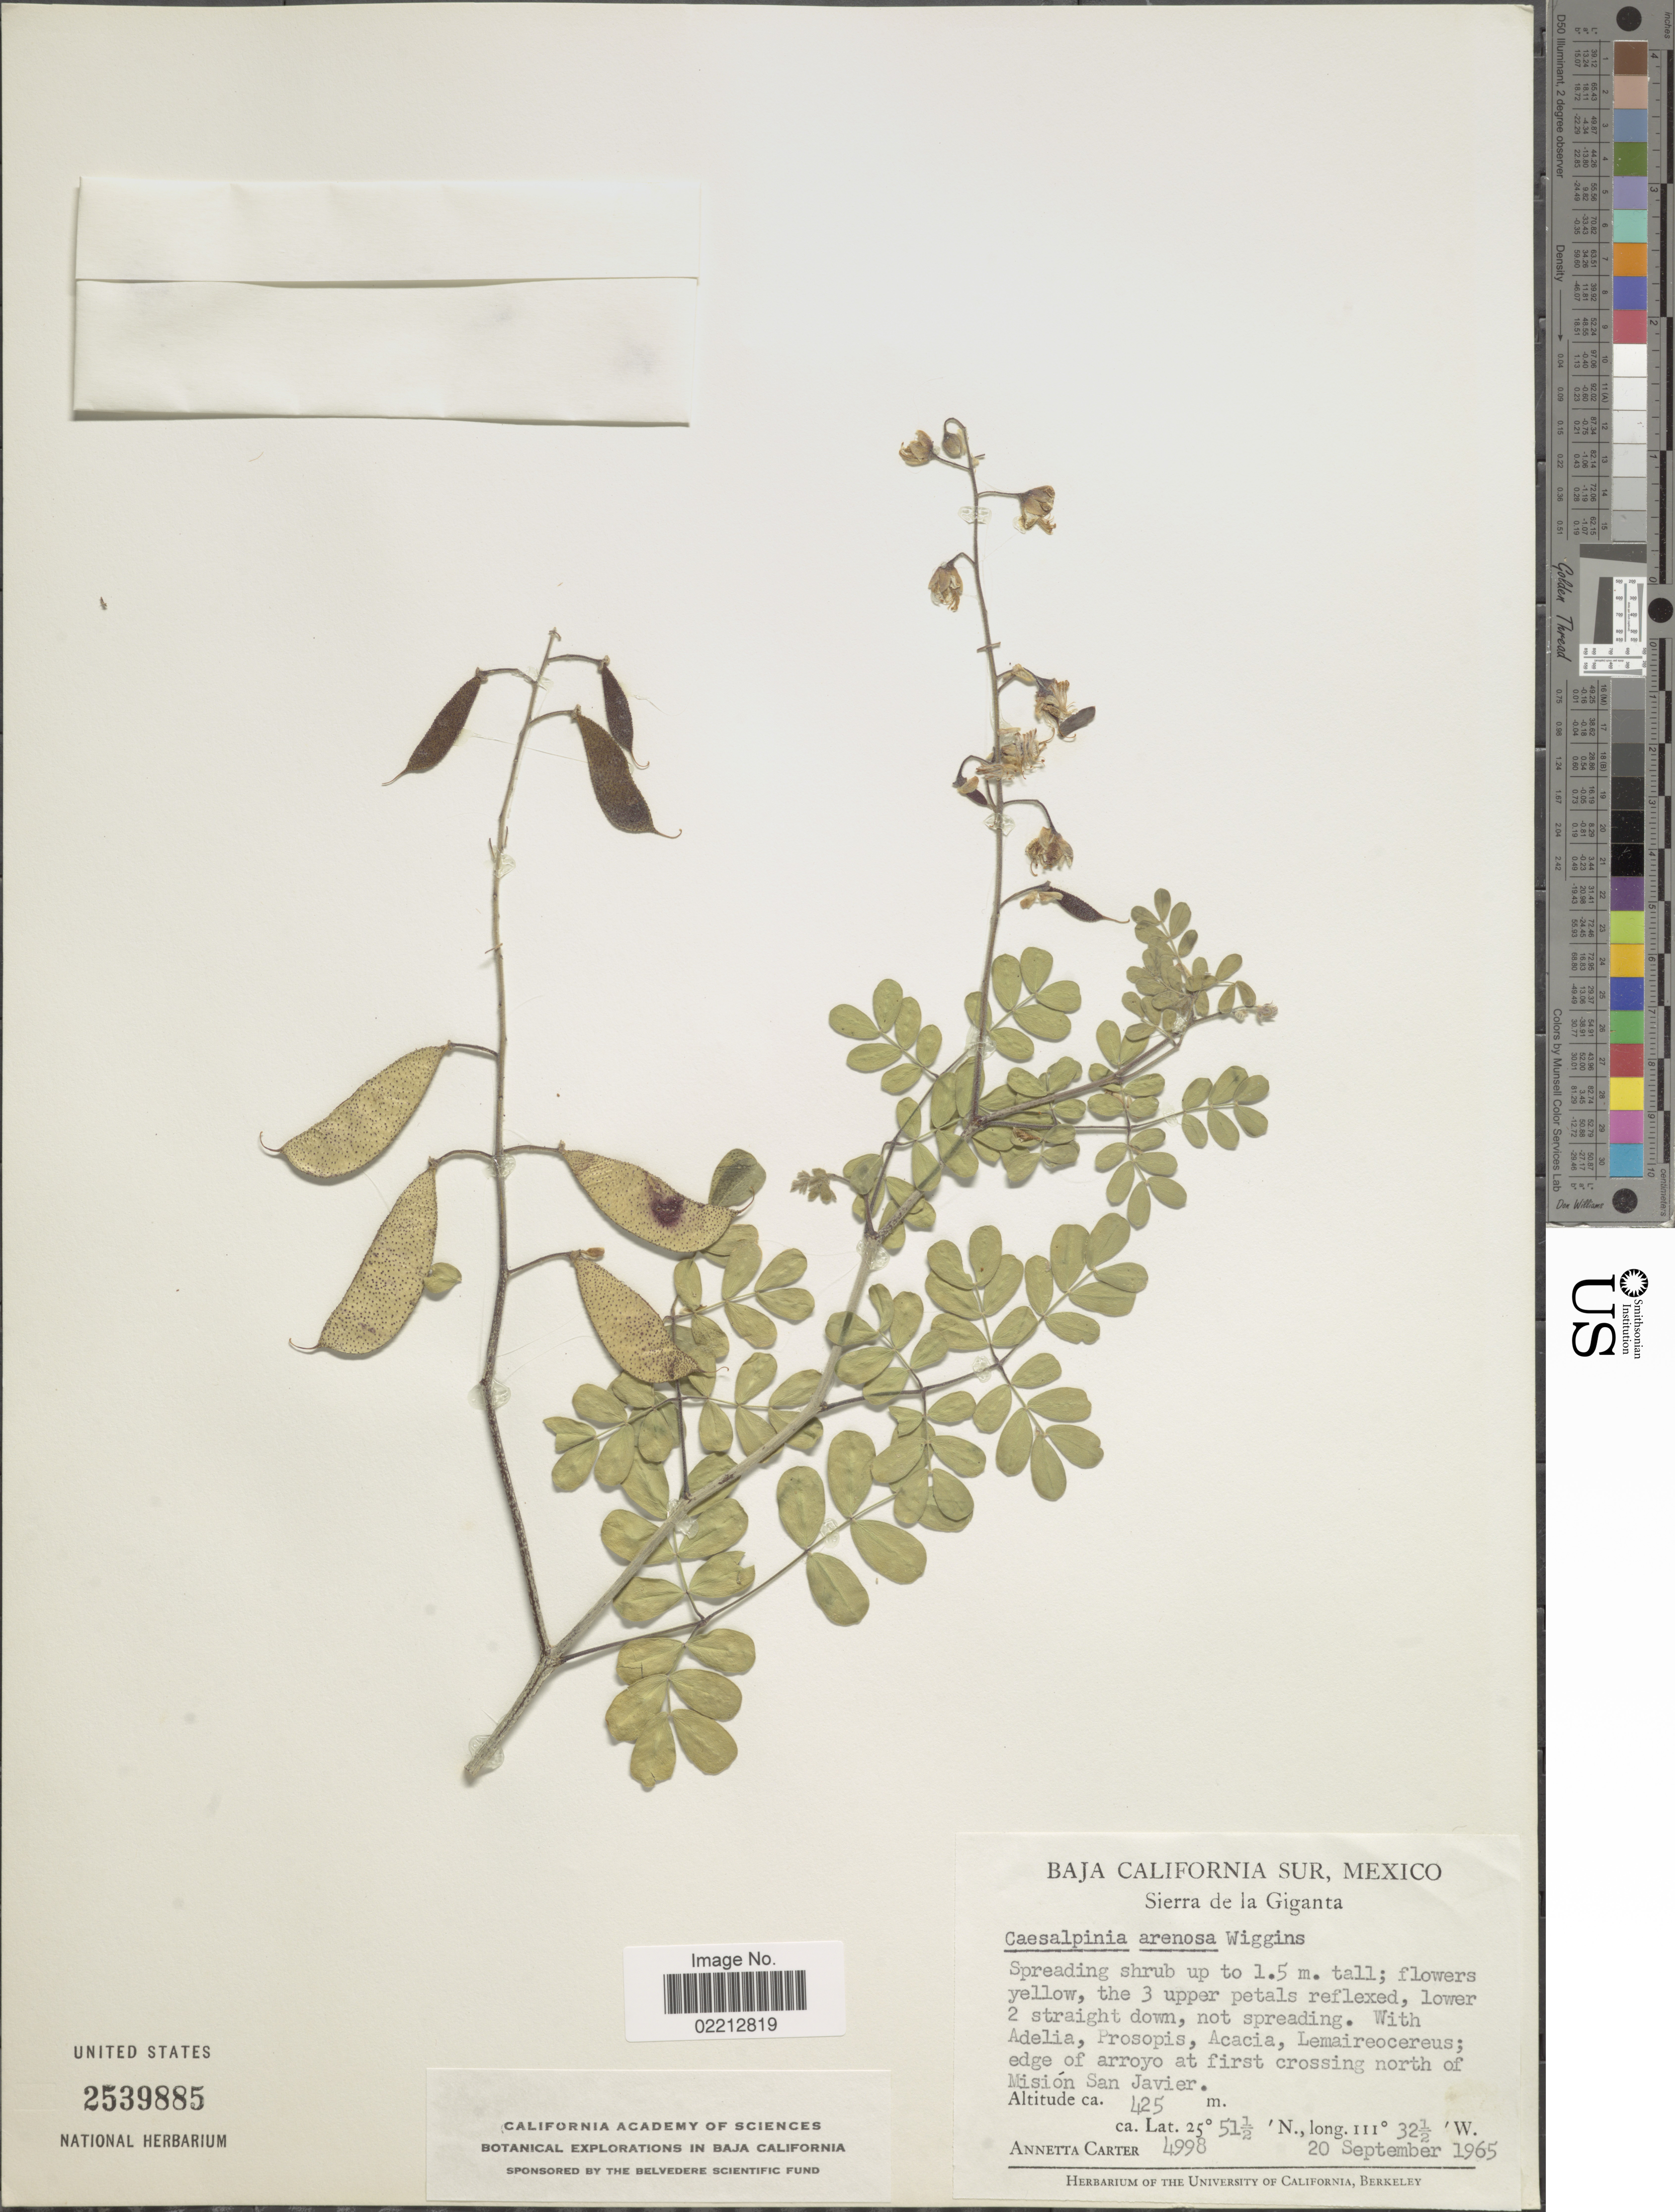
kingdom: Plantae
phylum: Tracheophyta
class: Magnoliopsida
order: Fabales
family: Fabaceae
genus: Erythrostemon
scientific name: Erythrostemon pannosus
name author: (K. Brandegee) Gagnon & G.P. Lewis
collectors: A. Carter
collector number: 4998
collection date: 1965-09-20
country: Mexico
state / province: Baja California Sur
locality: Sierra de la Giganta, edge of arroyo at first crossing north of Mision San Javier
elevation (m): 425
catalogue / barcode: US 2539885